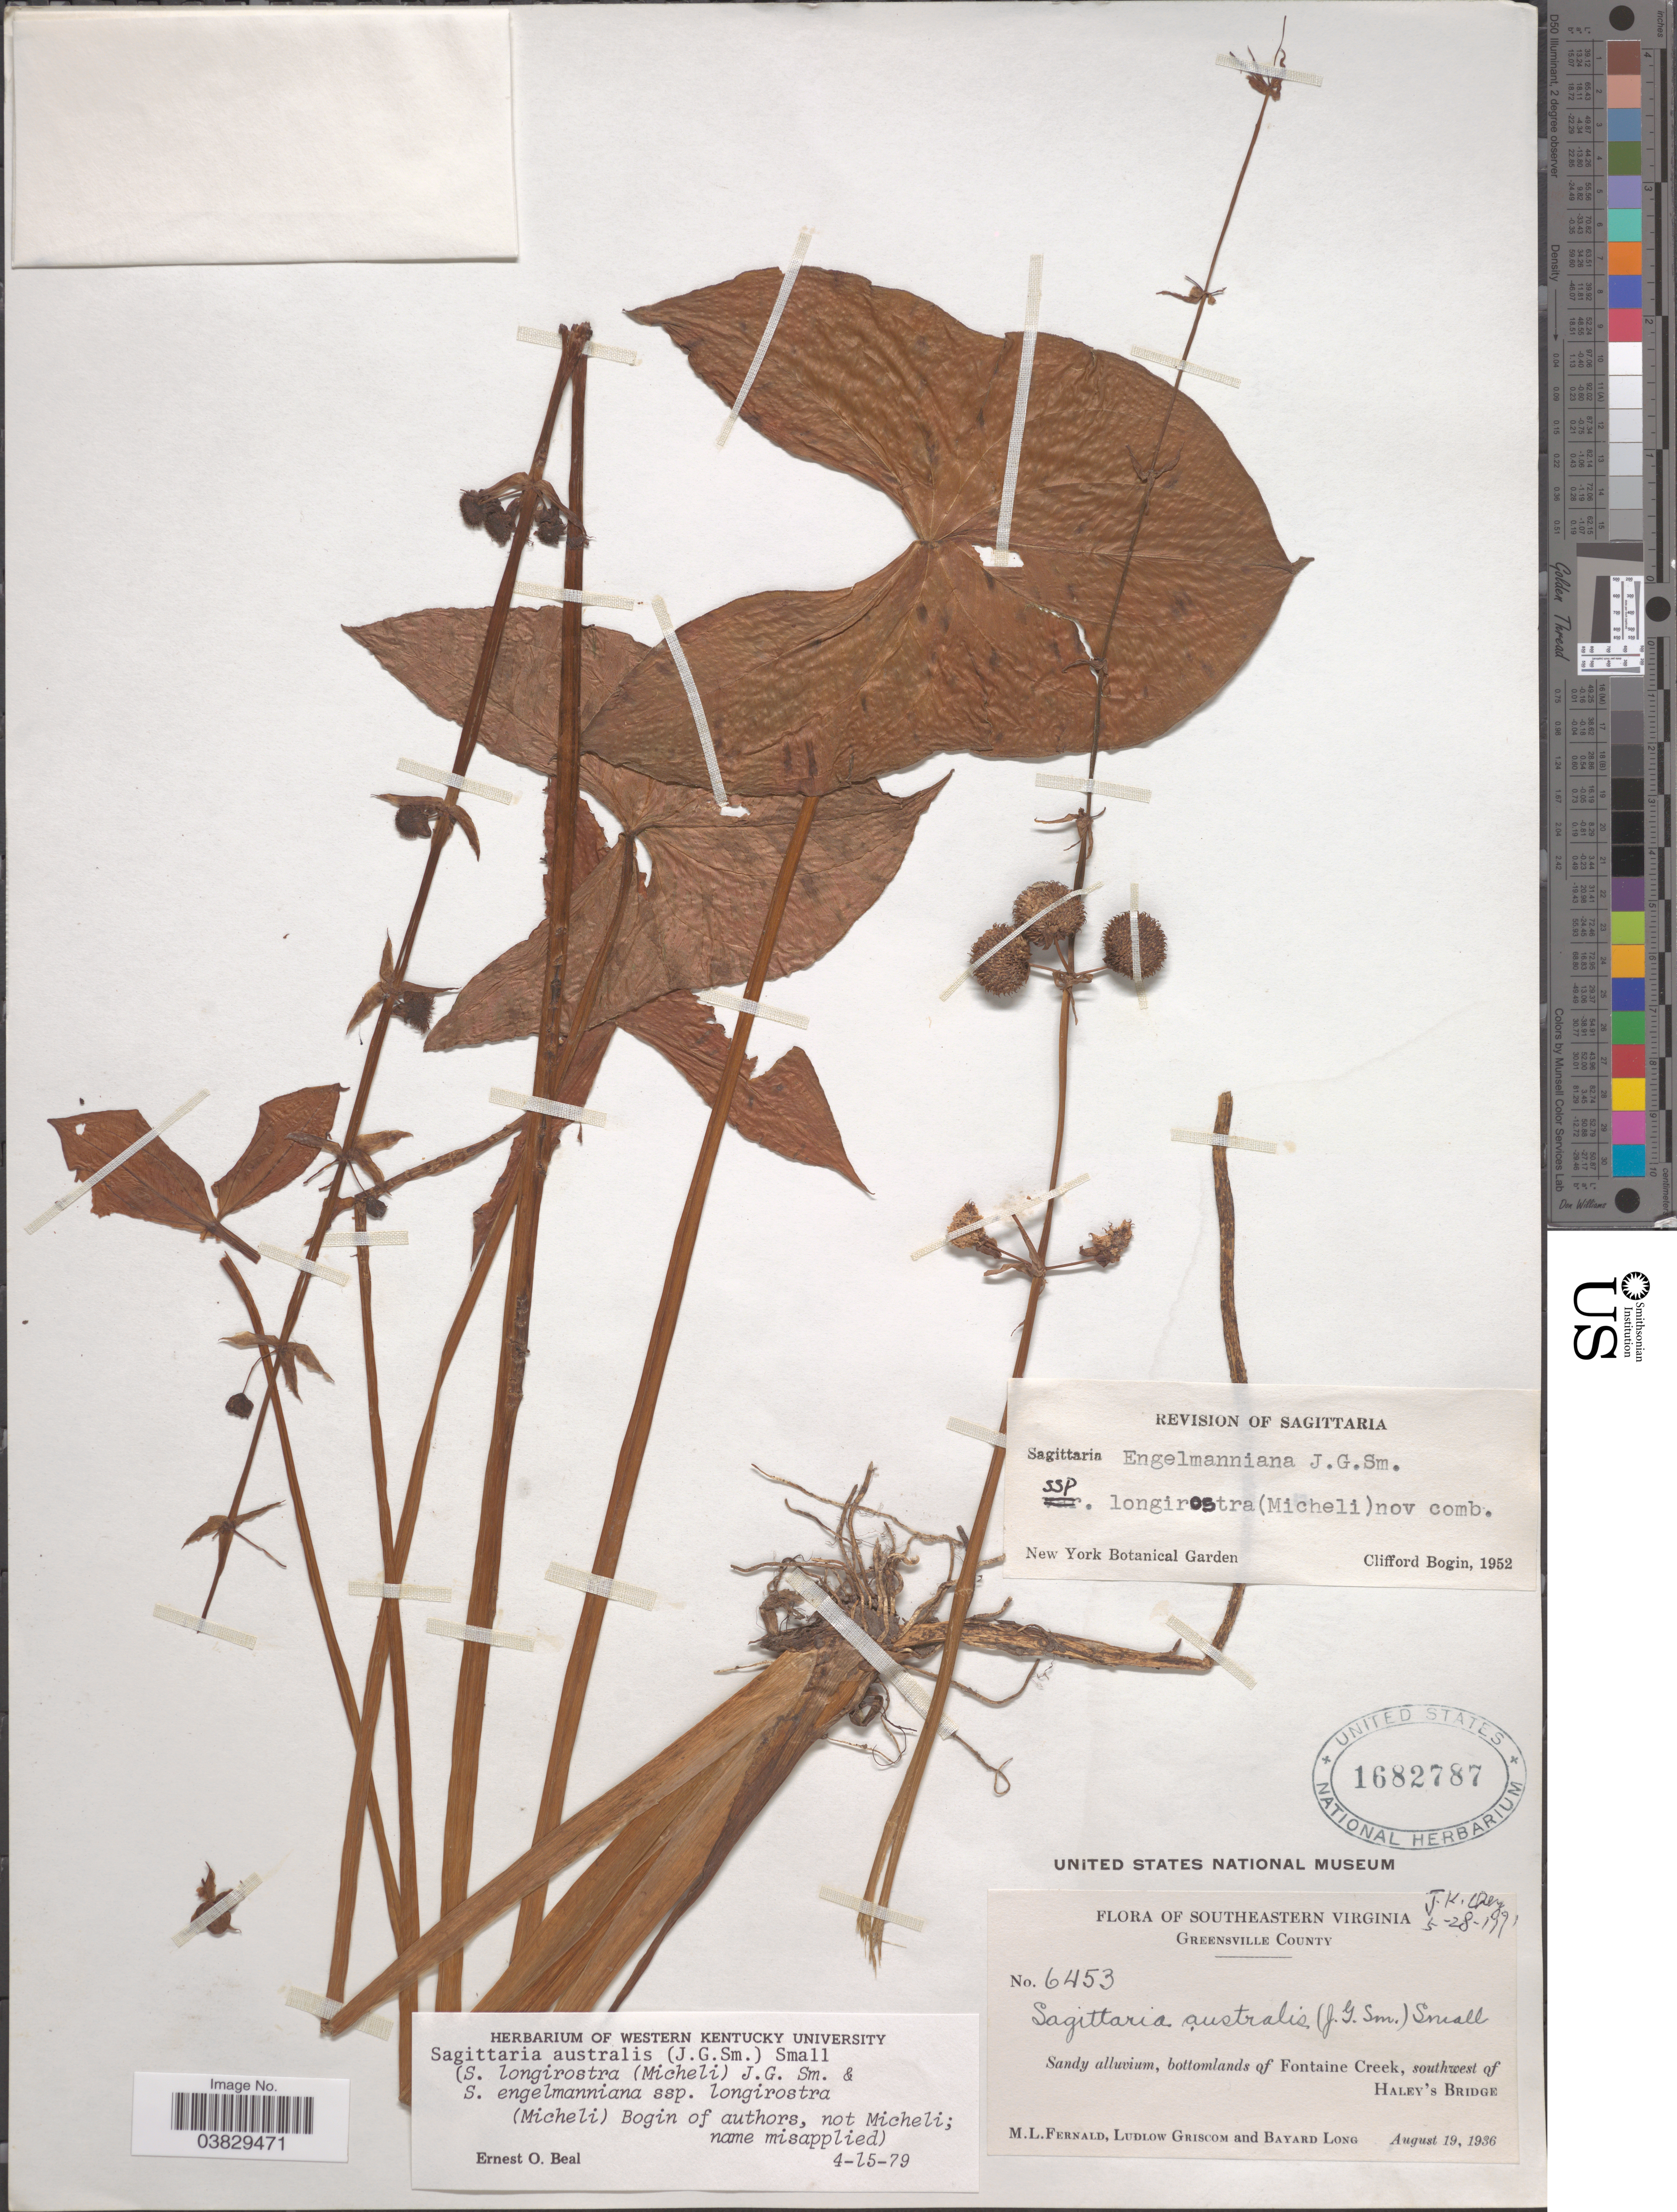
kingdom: Plantae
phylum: Tracheophyta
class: Liliopsida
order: Alismatales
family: Alismataceae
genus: Sagittaria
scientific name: Sagittaria australis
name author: (J.G. Sm. ex C. Mohr) Small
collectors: M. L. Fernald, L. Griscom & B. Long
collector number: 6453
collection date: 1936-08-19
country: United States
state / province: Virginia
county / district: Greensville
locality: Southeastern Virginia. Greensville County. Bottomlands of Fontaine Creek, southwest of Haley's Bridge.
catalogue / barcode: US 1682787